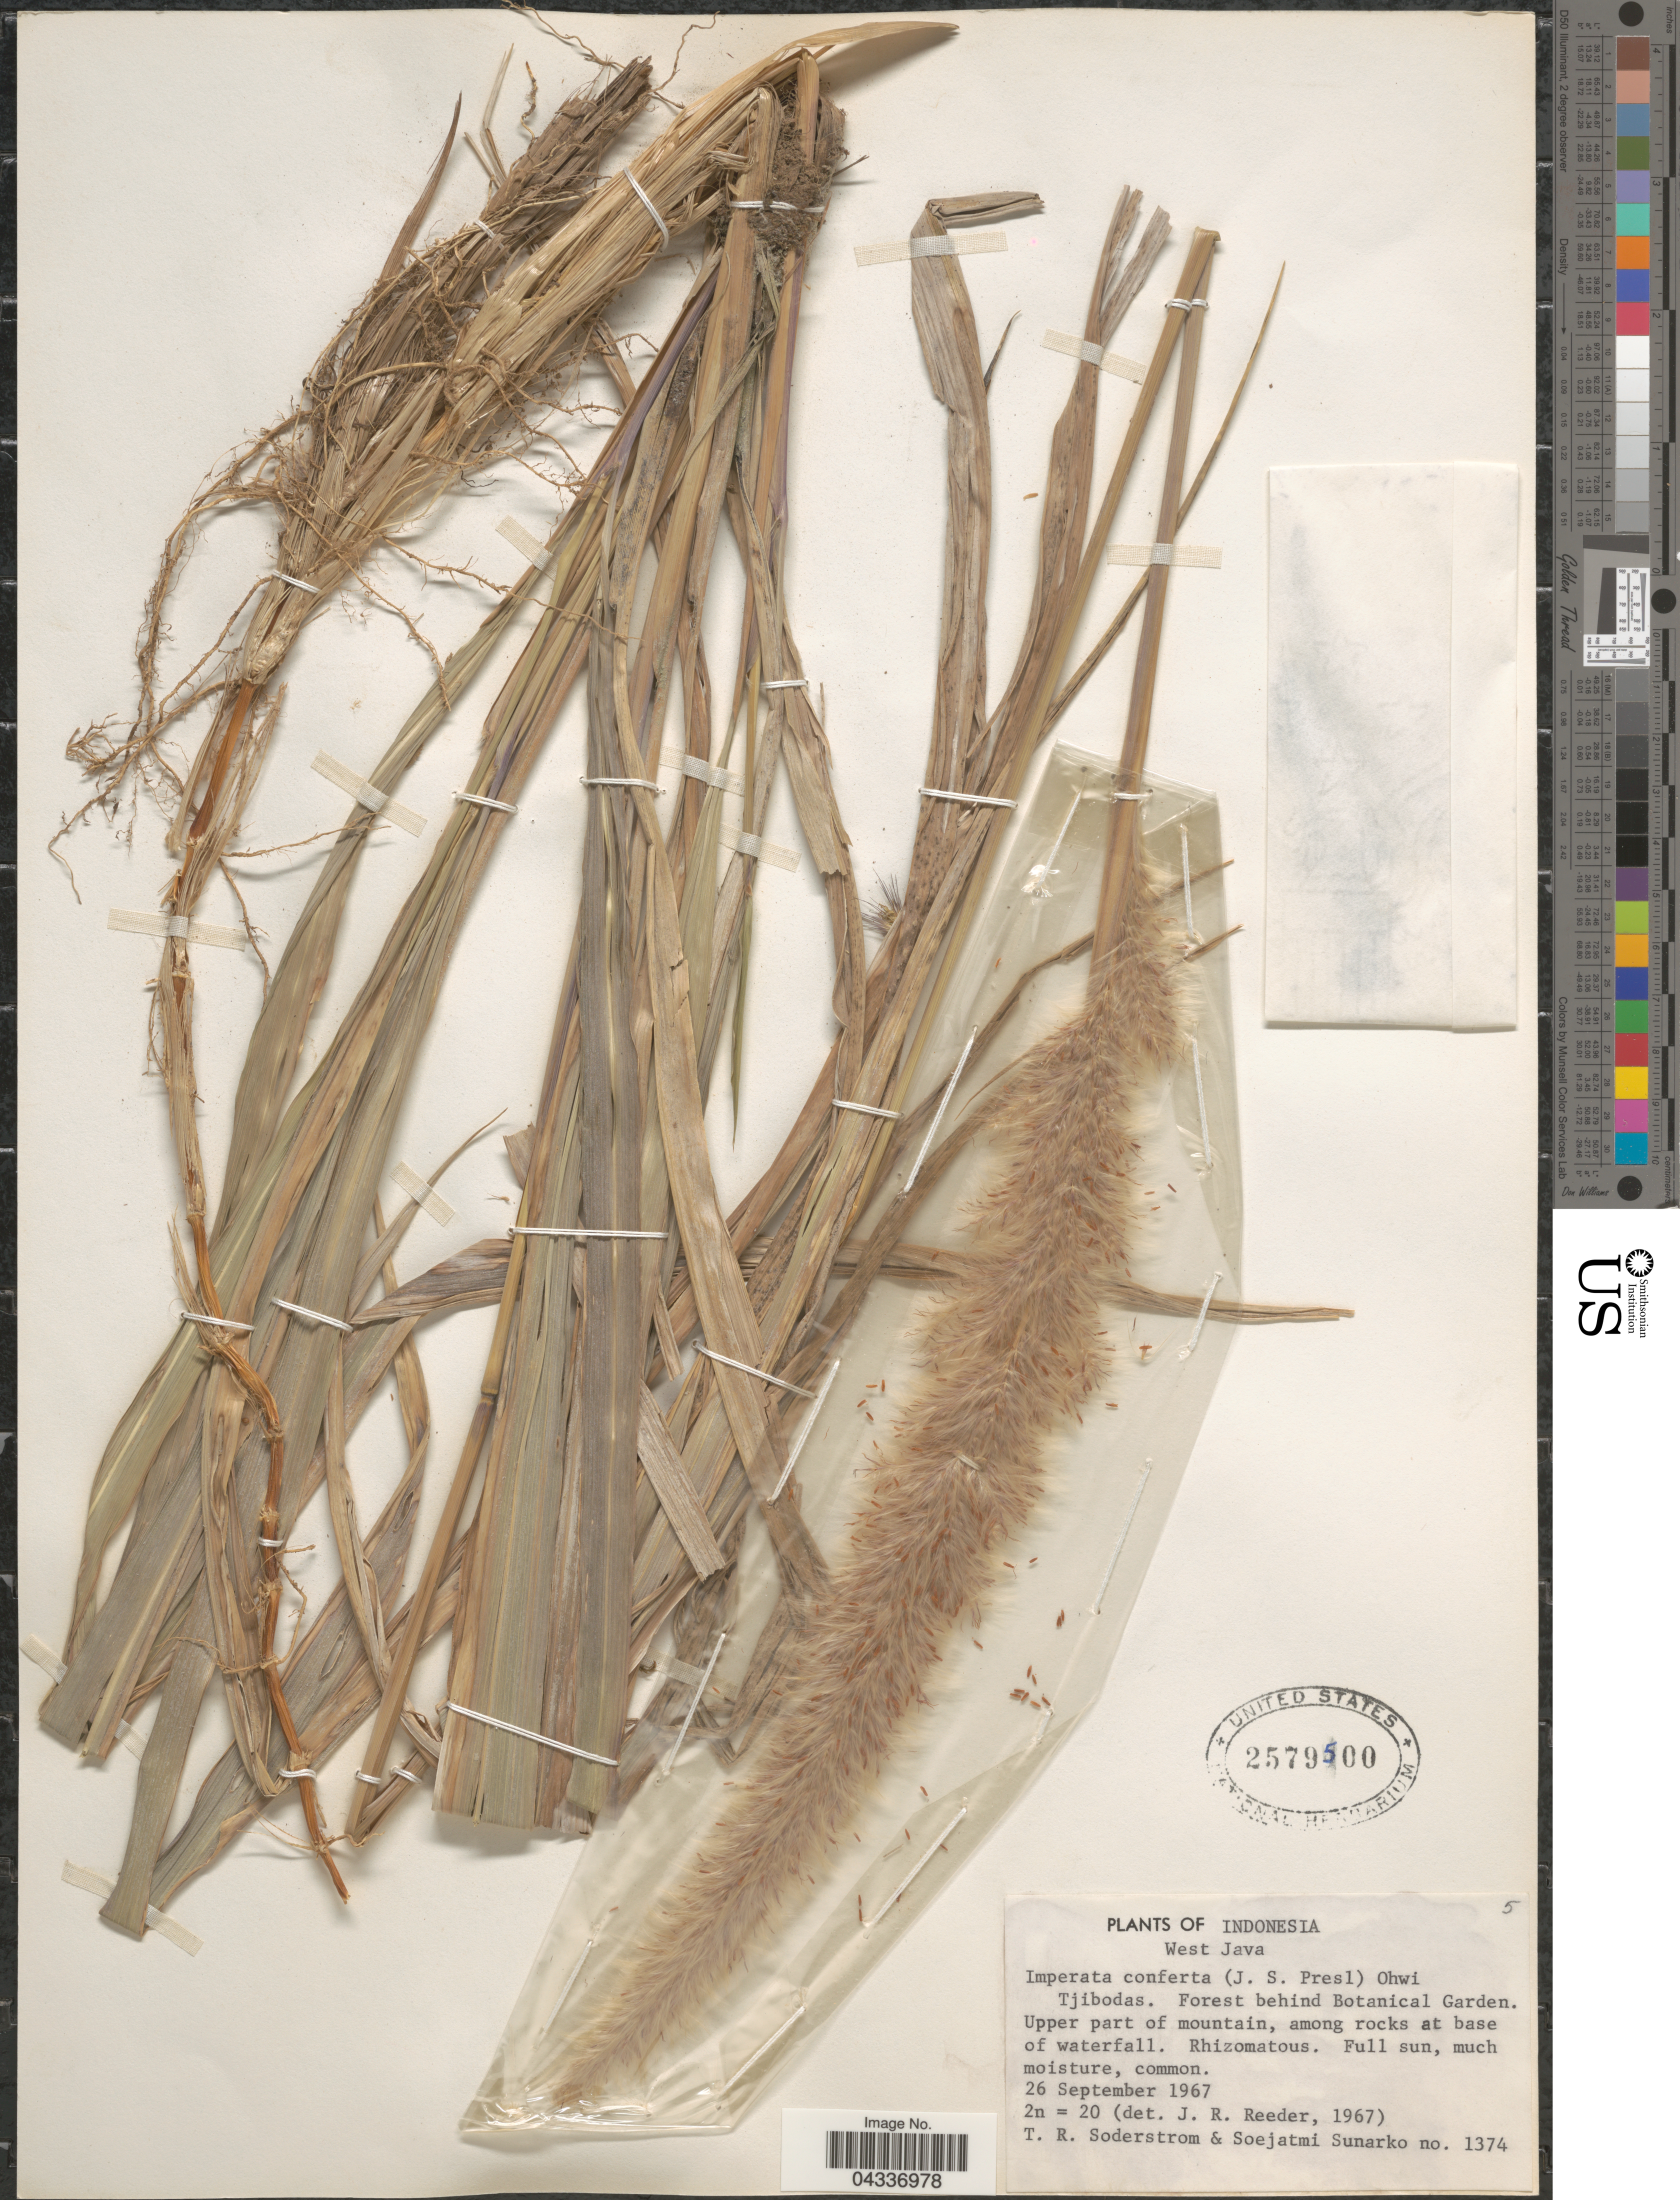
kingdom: Plantae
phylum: Tracheophyta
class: Liliopsida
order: Poales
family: Poaceae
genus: Imperata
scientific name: Imperata conferta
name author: (J. Presl) Ohwi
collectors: T. R. Soderstrom & S. Sunarko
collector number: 1374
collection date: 1967-09-26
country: Indonesia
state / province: Java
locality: Indonesia. West Java. Forest behind Botanical Garden. Upper part of mountain, among rocks at base of waterfall.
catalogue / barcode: US 2579500